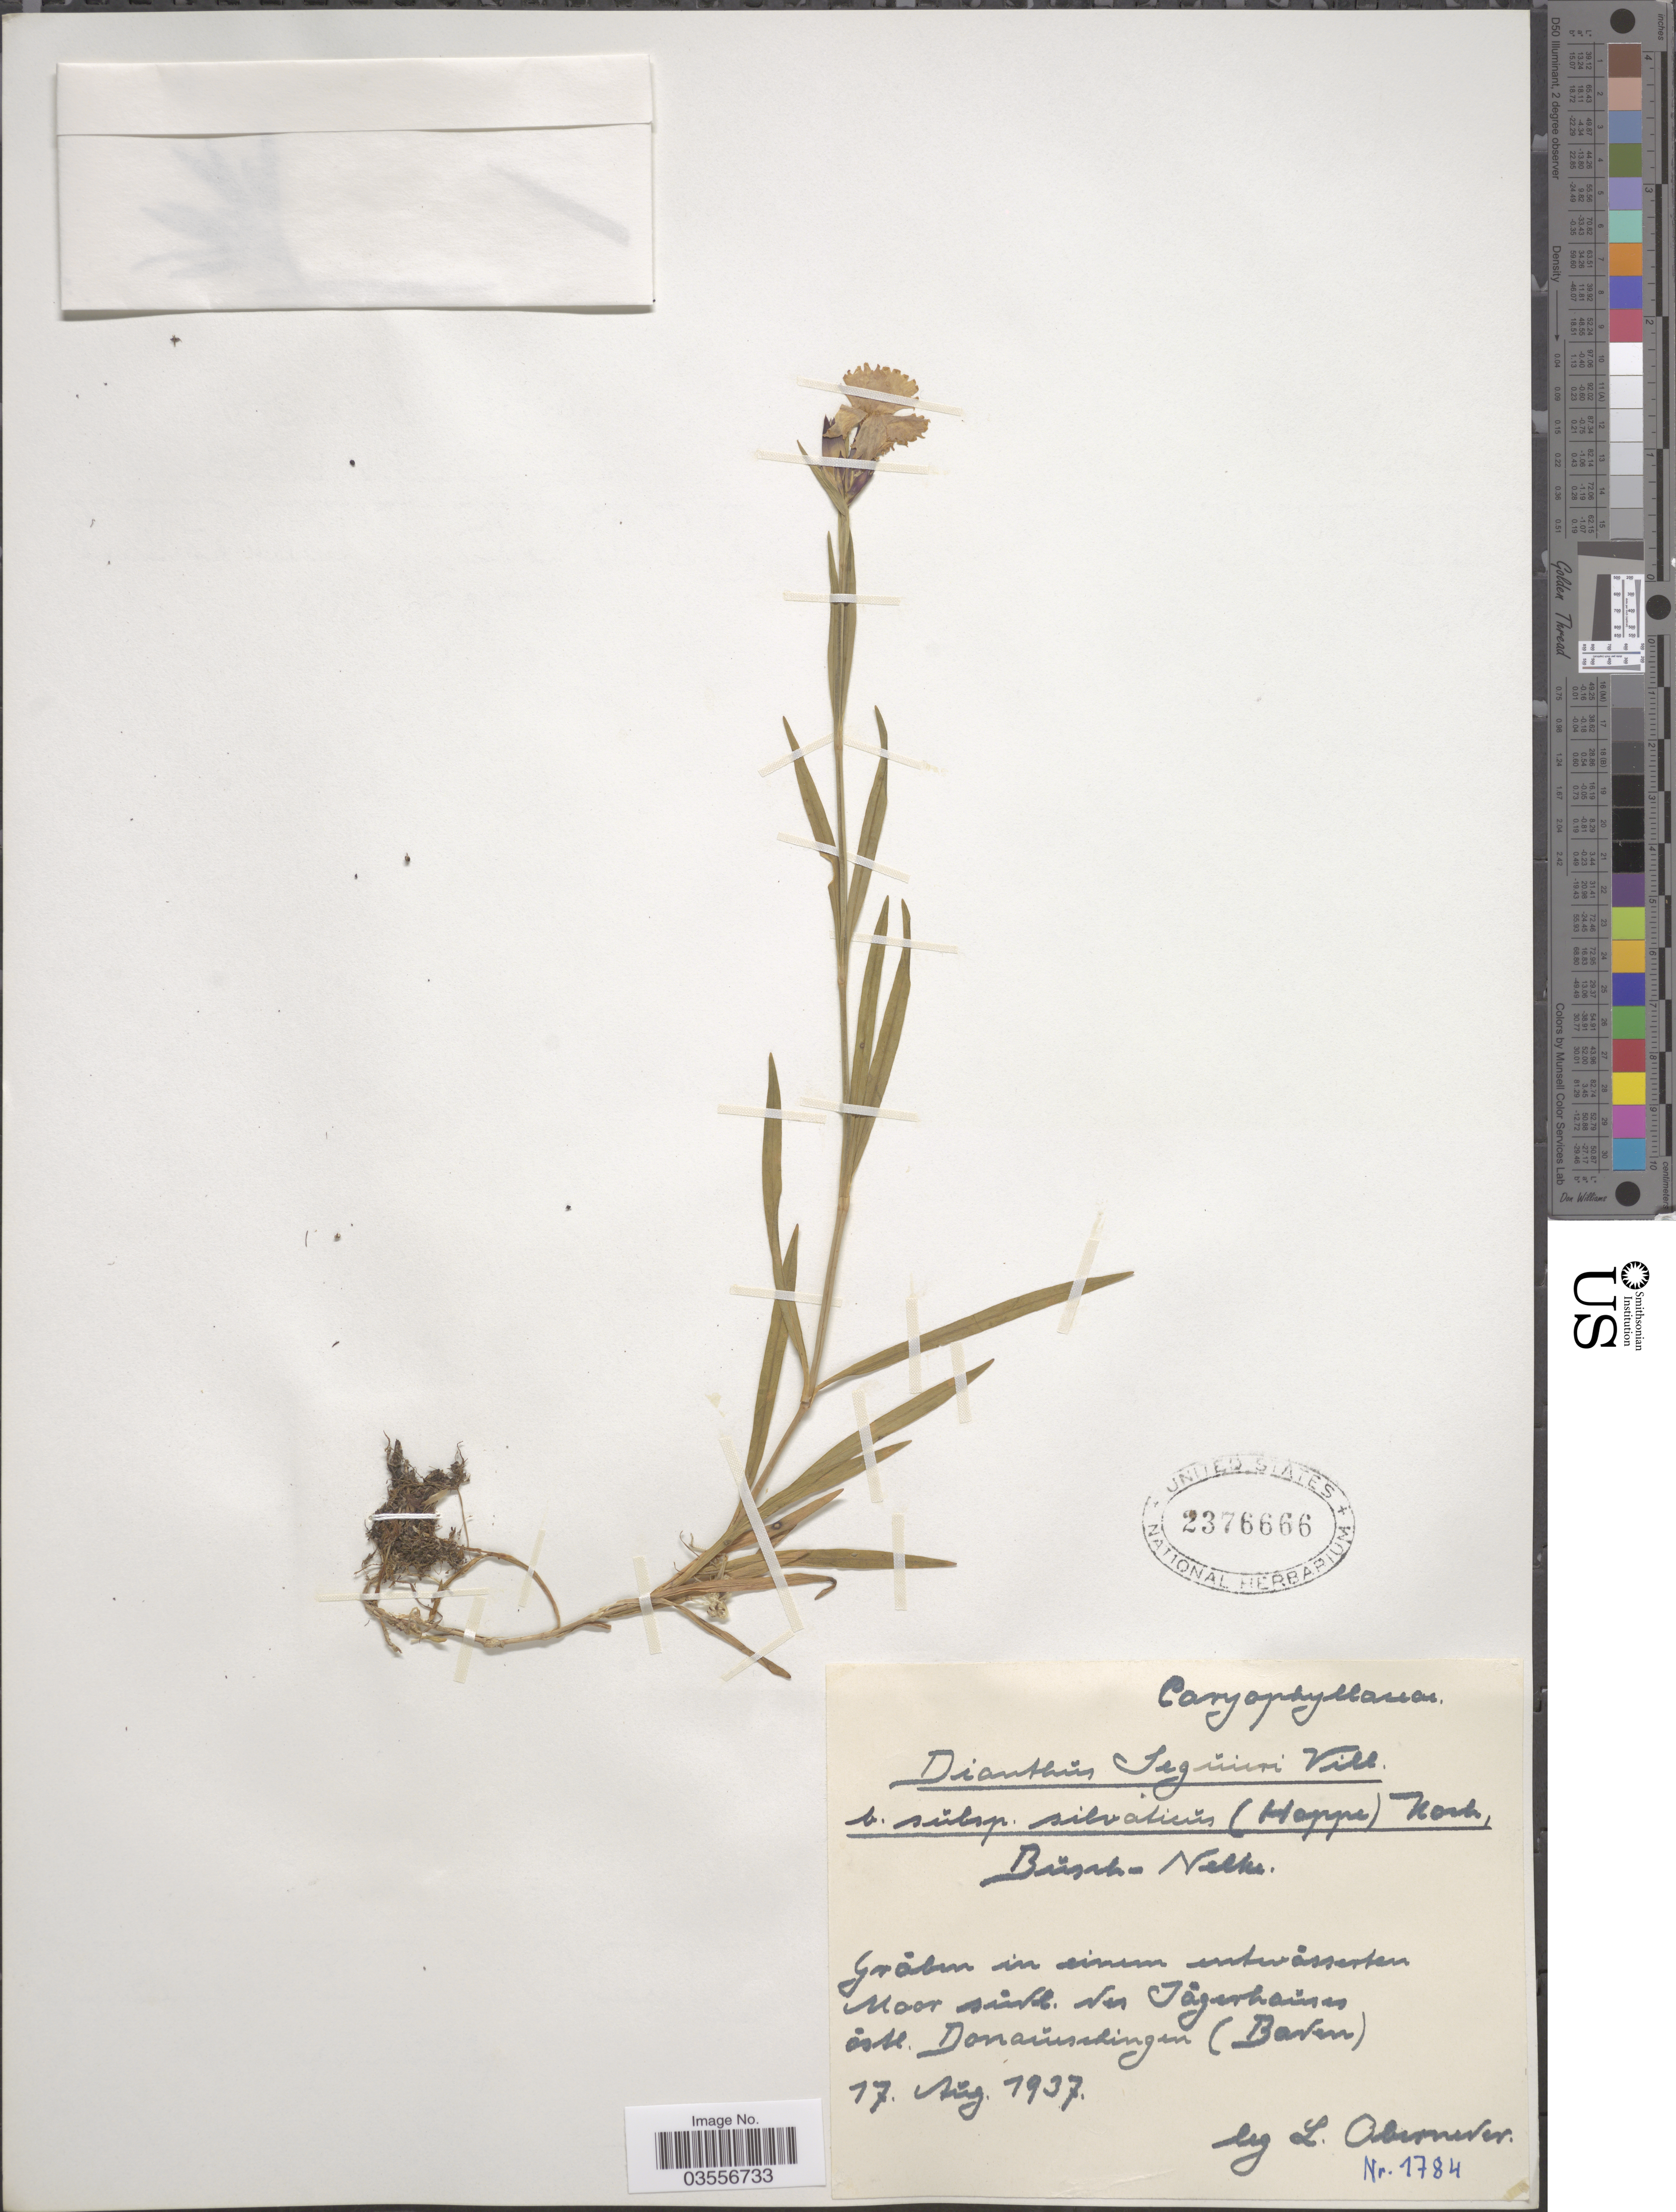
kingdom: Plantae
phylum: Tracheophyta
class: Magnoliopsida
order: Caryophyllales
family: Caryophyllaceae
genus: Dianthus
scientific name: Dianthus seguieri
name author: Vill.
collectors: L. Oberneder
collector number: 1784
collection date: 1937-08-17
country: Germany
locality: [illegible text] Noor sinte des Jägerhaüses [illegible text] Donauschingen (Baden).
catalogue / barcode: US 2376666